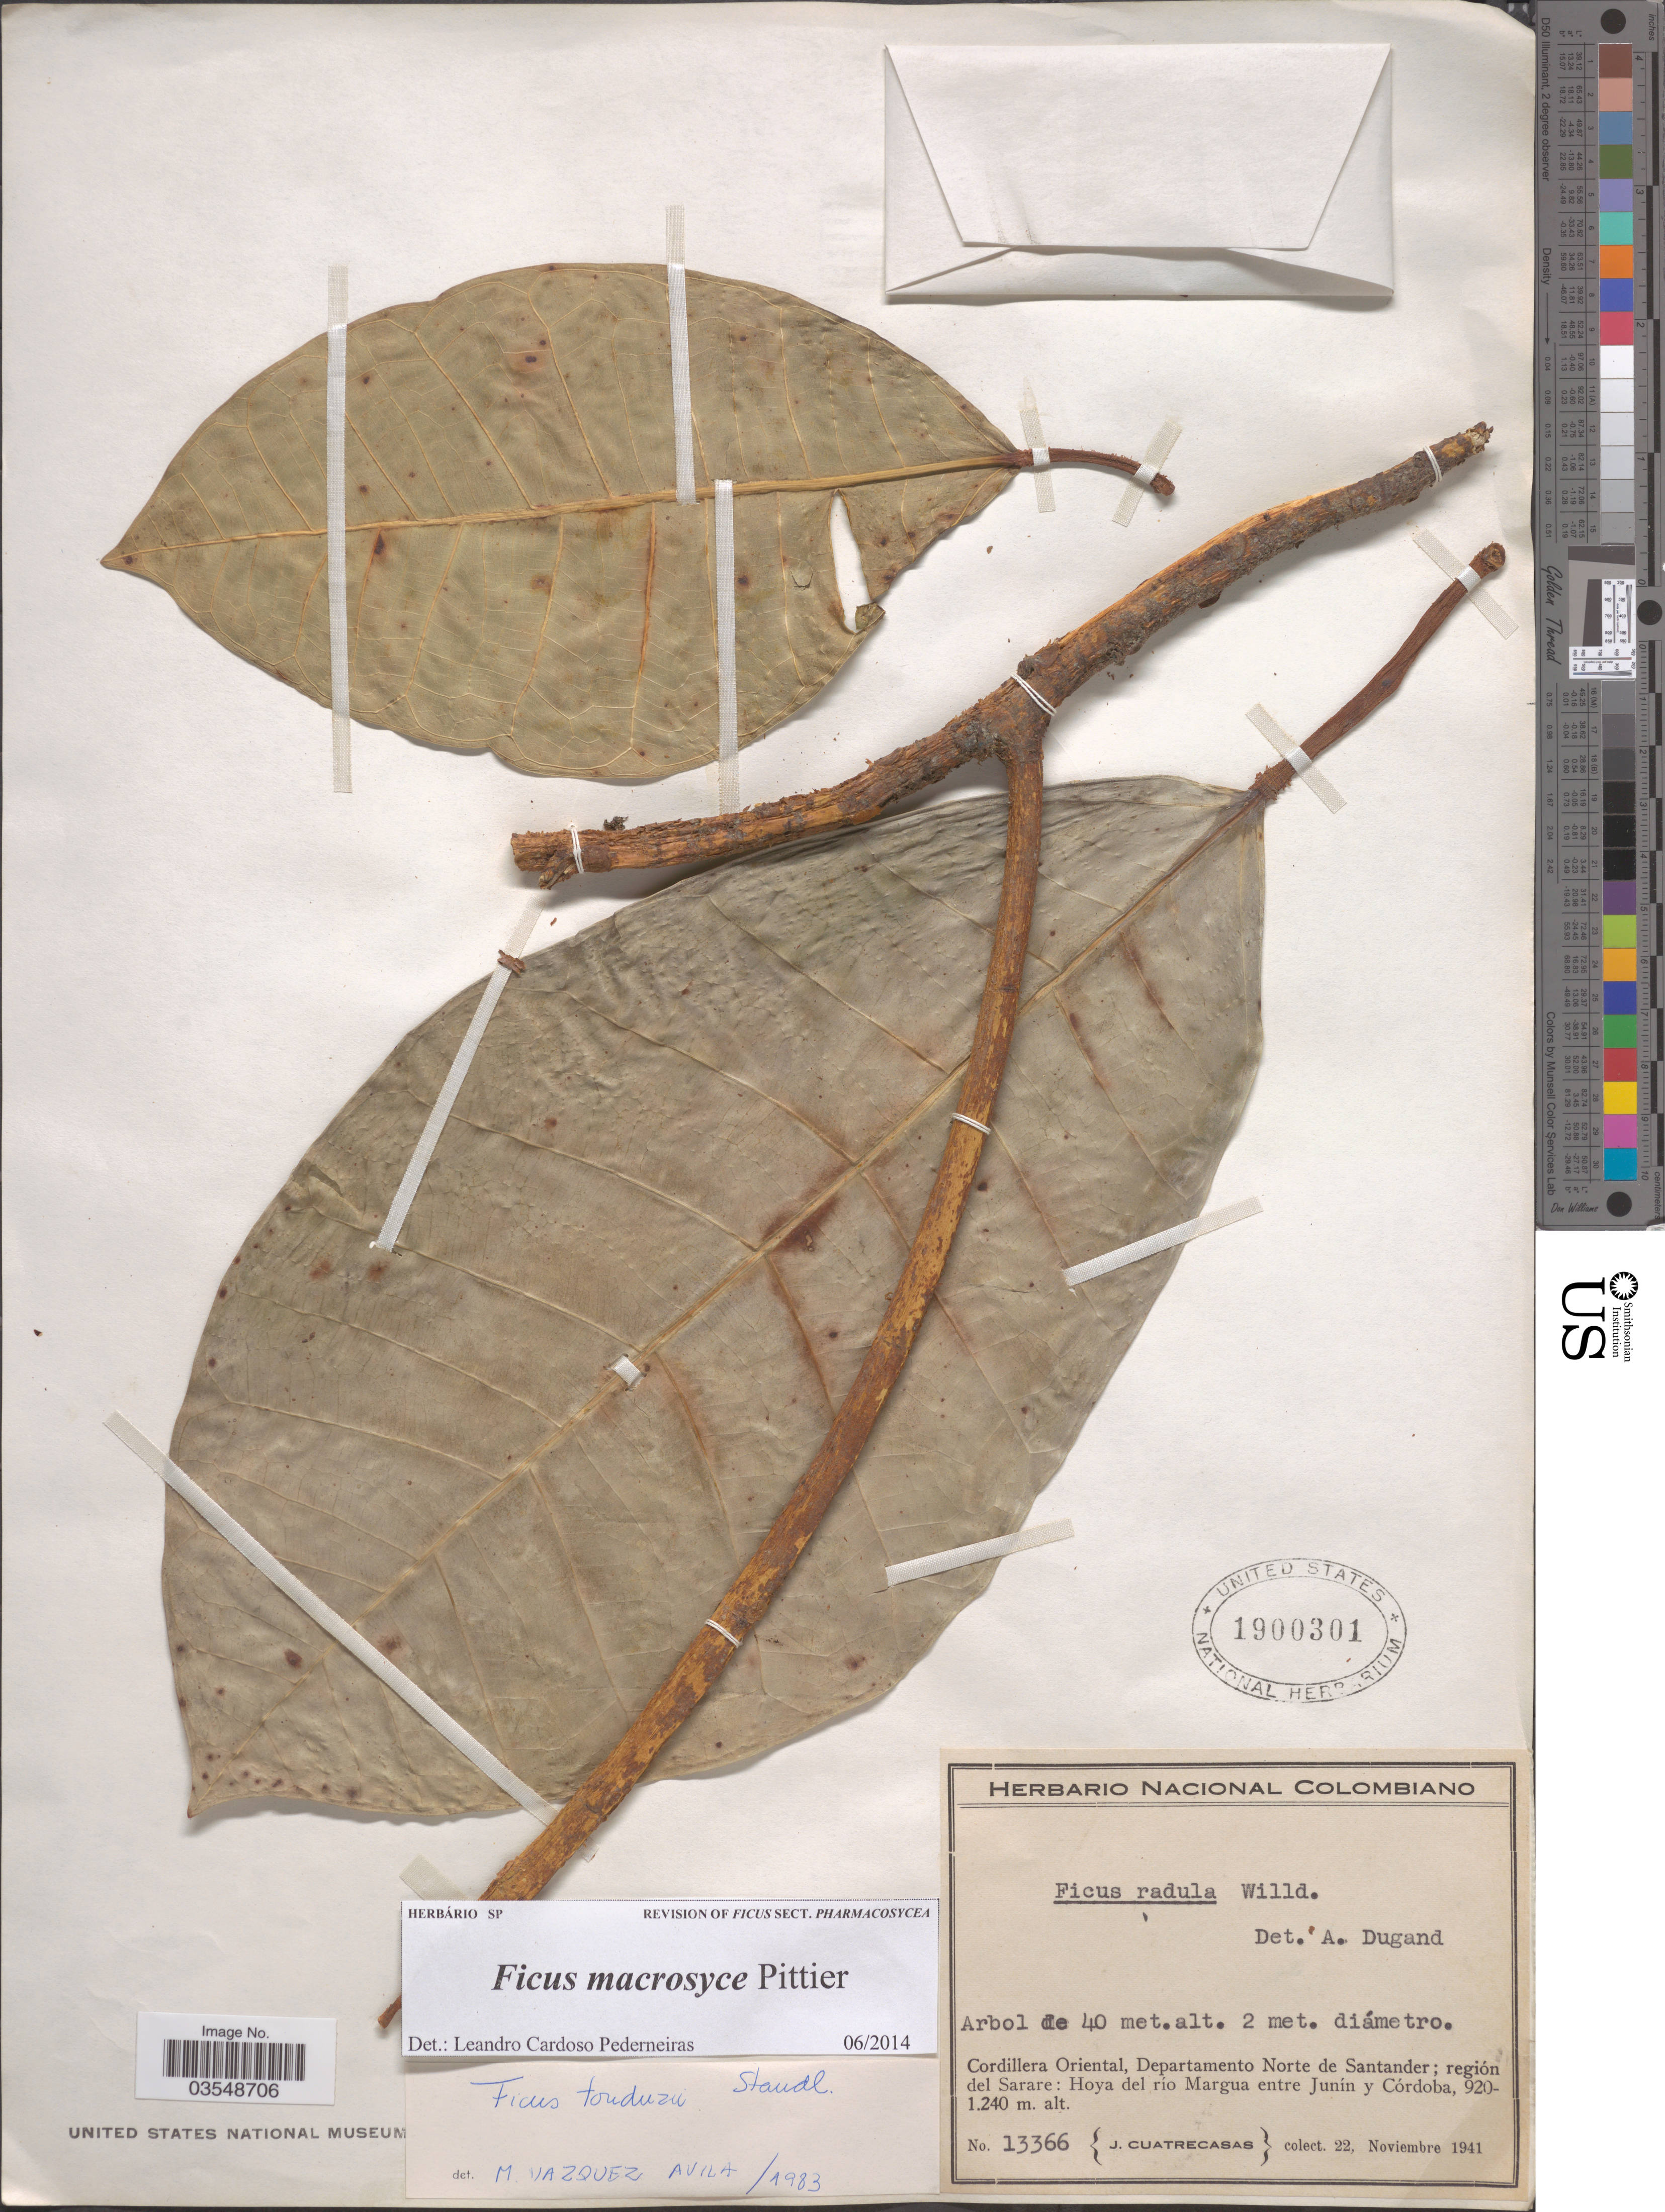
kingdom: Plantae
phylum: Tracheophyta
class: Magnoliopsida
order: Rosales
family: Moraceae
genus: Ficus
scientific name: Ficus macrosyce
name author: Pittier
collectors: J. Cuatrecasas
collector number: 13366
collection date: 1941-11-22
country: Colombia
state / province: Norte de Santander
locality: Cordillera Oriental, Departamento Norte de Santander; región del Sarare: Hoya del río Margua entre Junín y Córdoba.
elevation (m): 920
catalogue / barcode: US 1900301